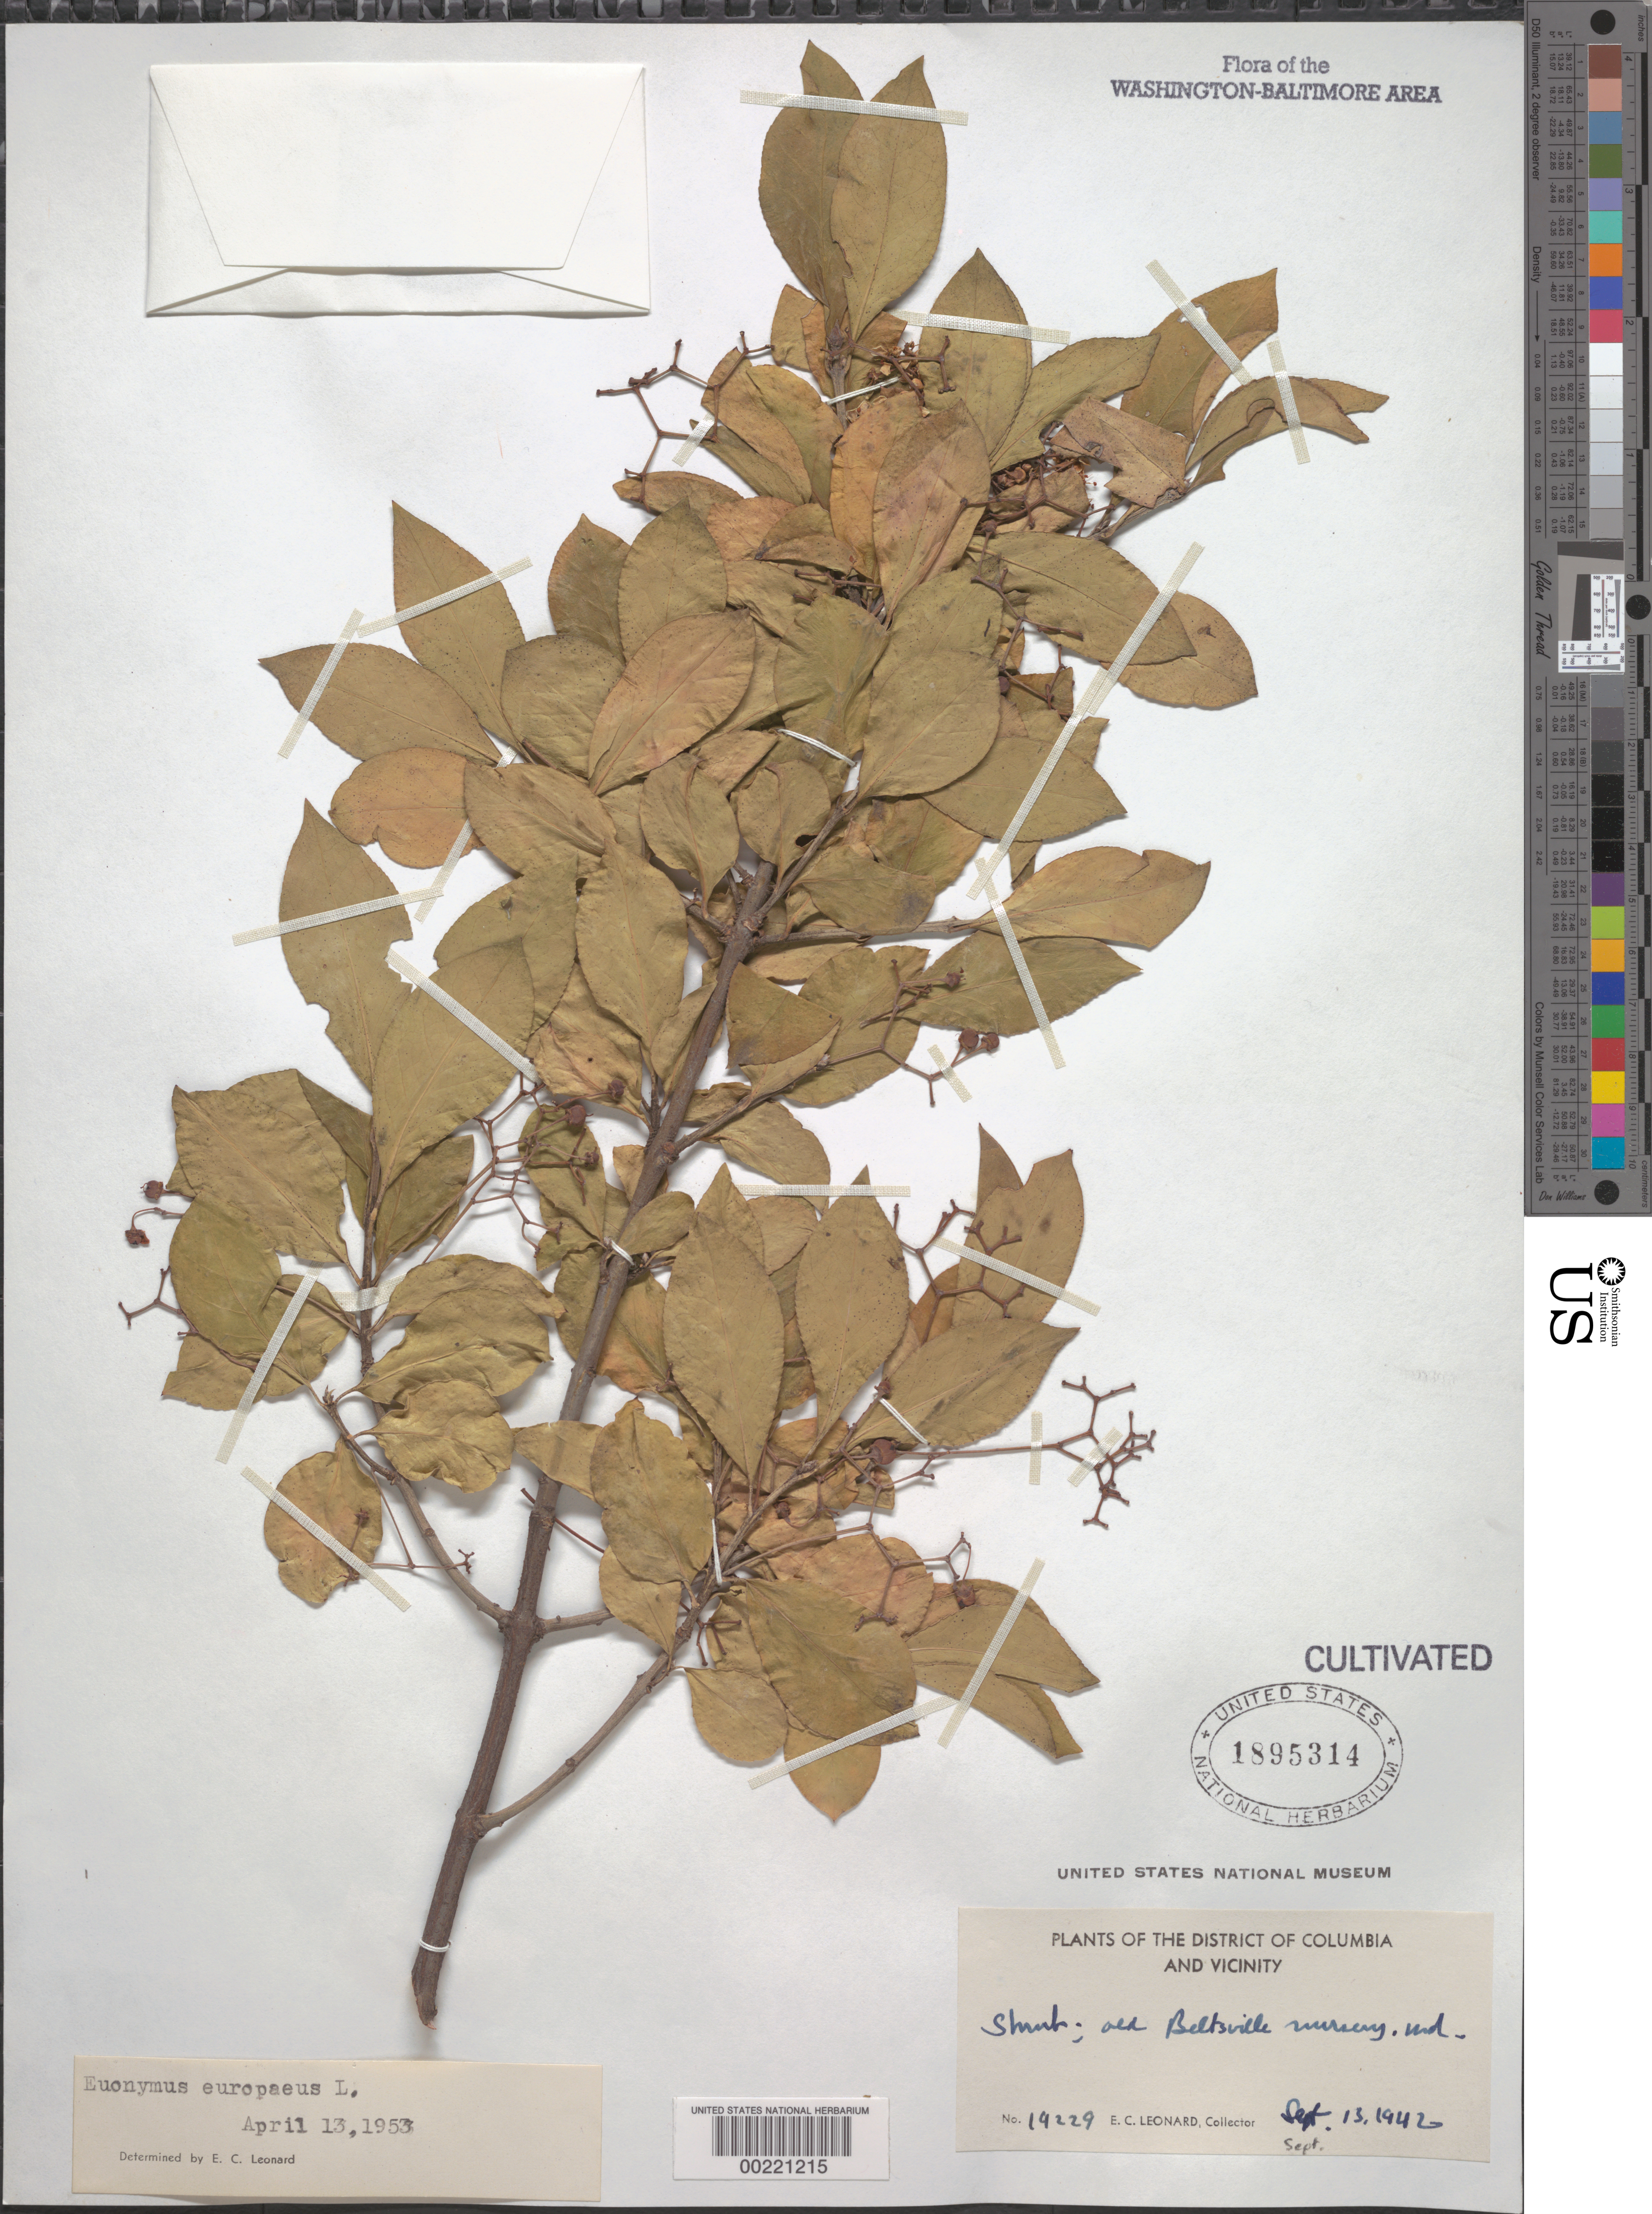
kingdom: Plantae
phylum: Tracheophyta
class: Magnoliopsida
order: Celastrales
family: Celastraceae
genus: Euonymus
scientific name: Euonymus europaeus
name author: L.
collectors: E. C. Leonard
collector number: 19229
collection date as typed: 13 Sep 1942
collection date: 1942-09-13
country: United States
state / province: Maryland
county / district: Prince George's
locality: Old Beltsville Nursery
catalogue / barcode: US 1895314